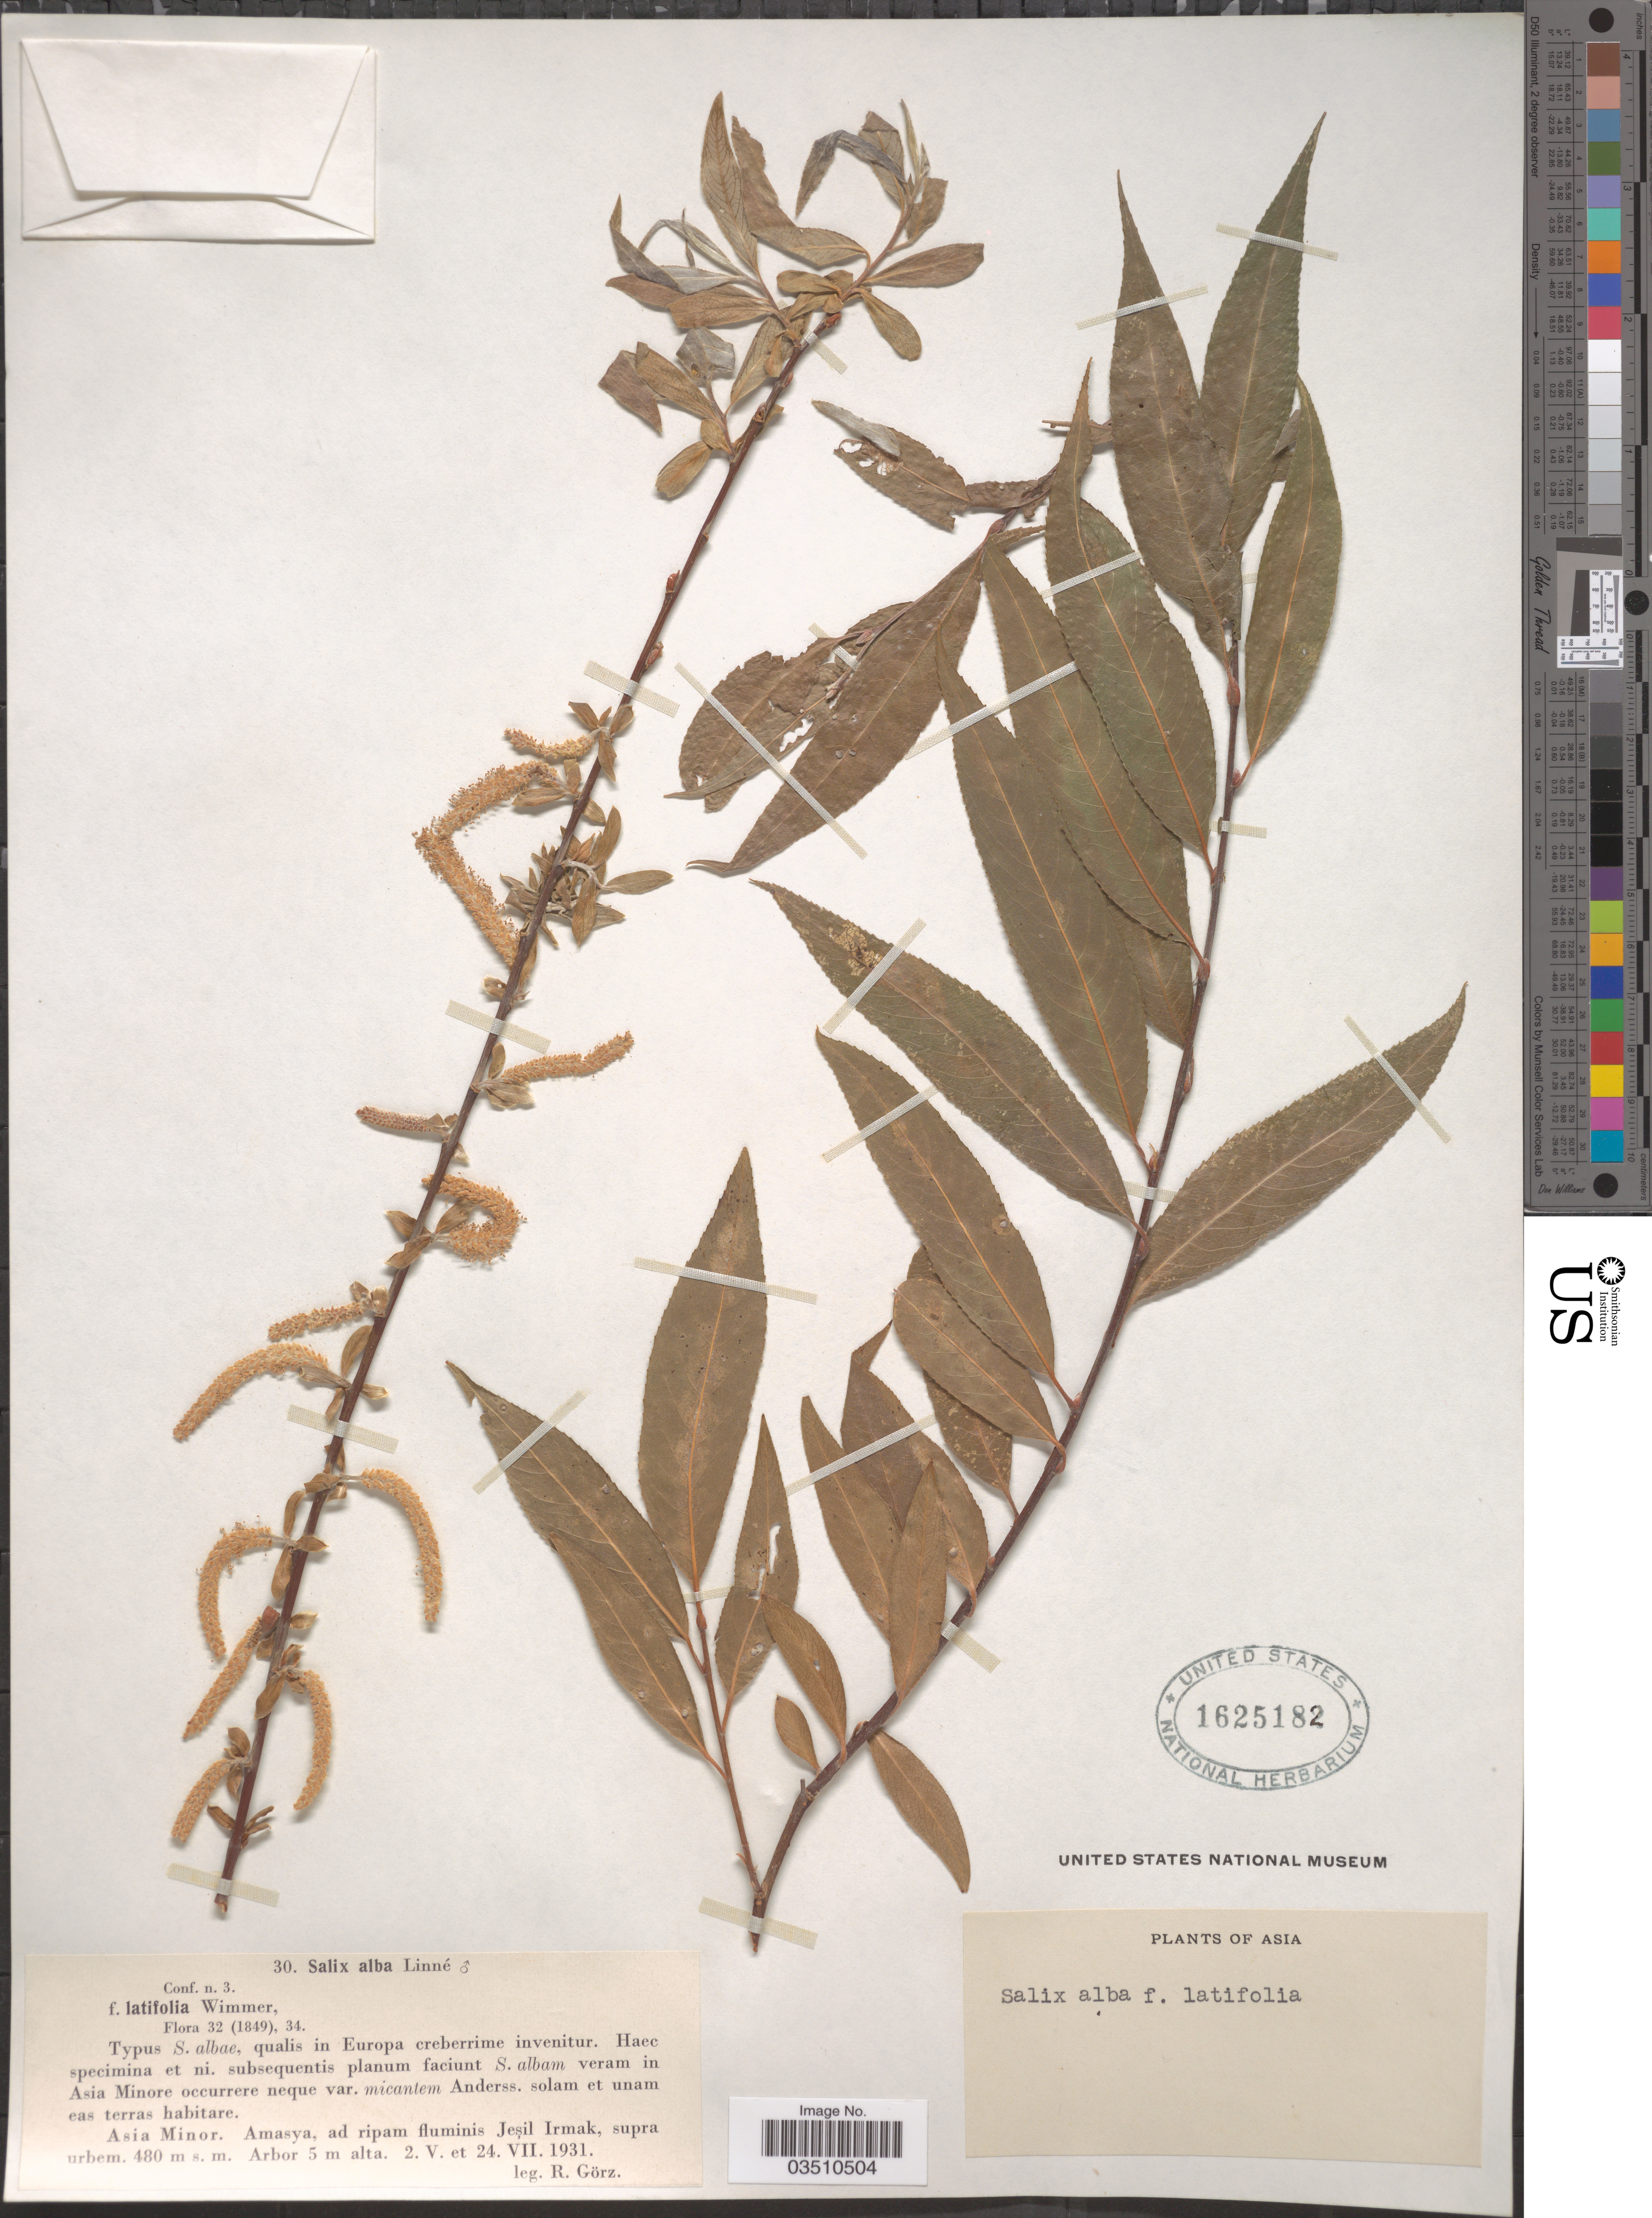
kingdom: Plantae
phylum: Tracheophyta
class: Magnoliopsida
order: Malpighiales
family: Salicaceae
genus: Salix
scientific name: Salix alba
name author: L.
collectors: R. Görz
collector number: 30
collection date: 1931-05-02/1931-07-04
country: Turkey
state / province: Amasya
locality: Asia Minor. Amasya, in ripa fluminis Jeşil Irmak, supra urbem.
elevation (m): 480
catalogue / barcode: US 1625182